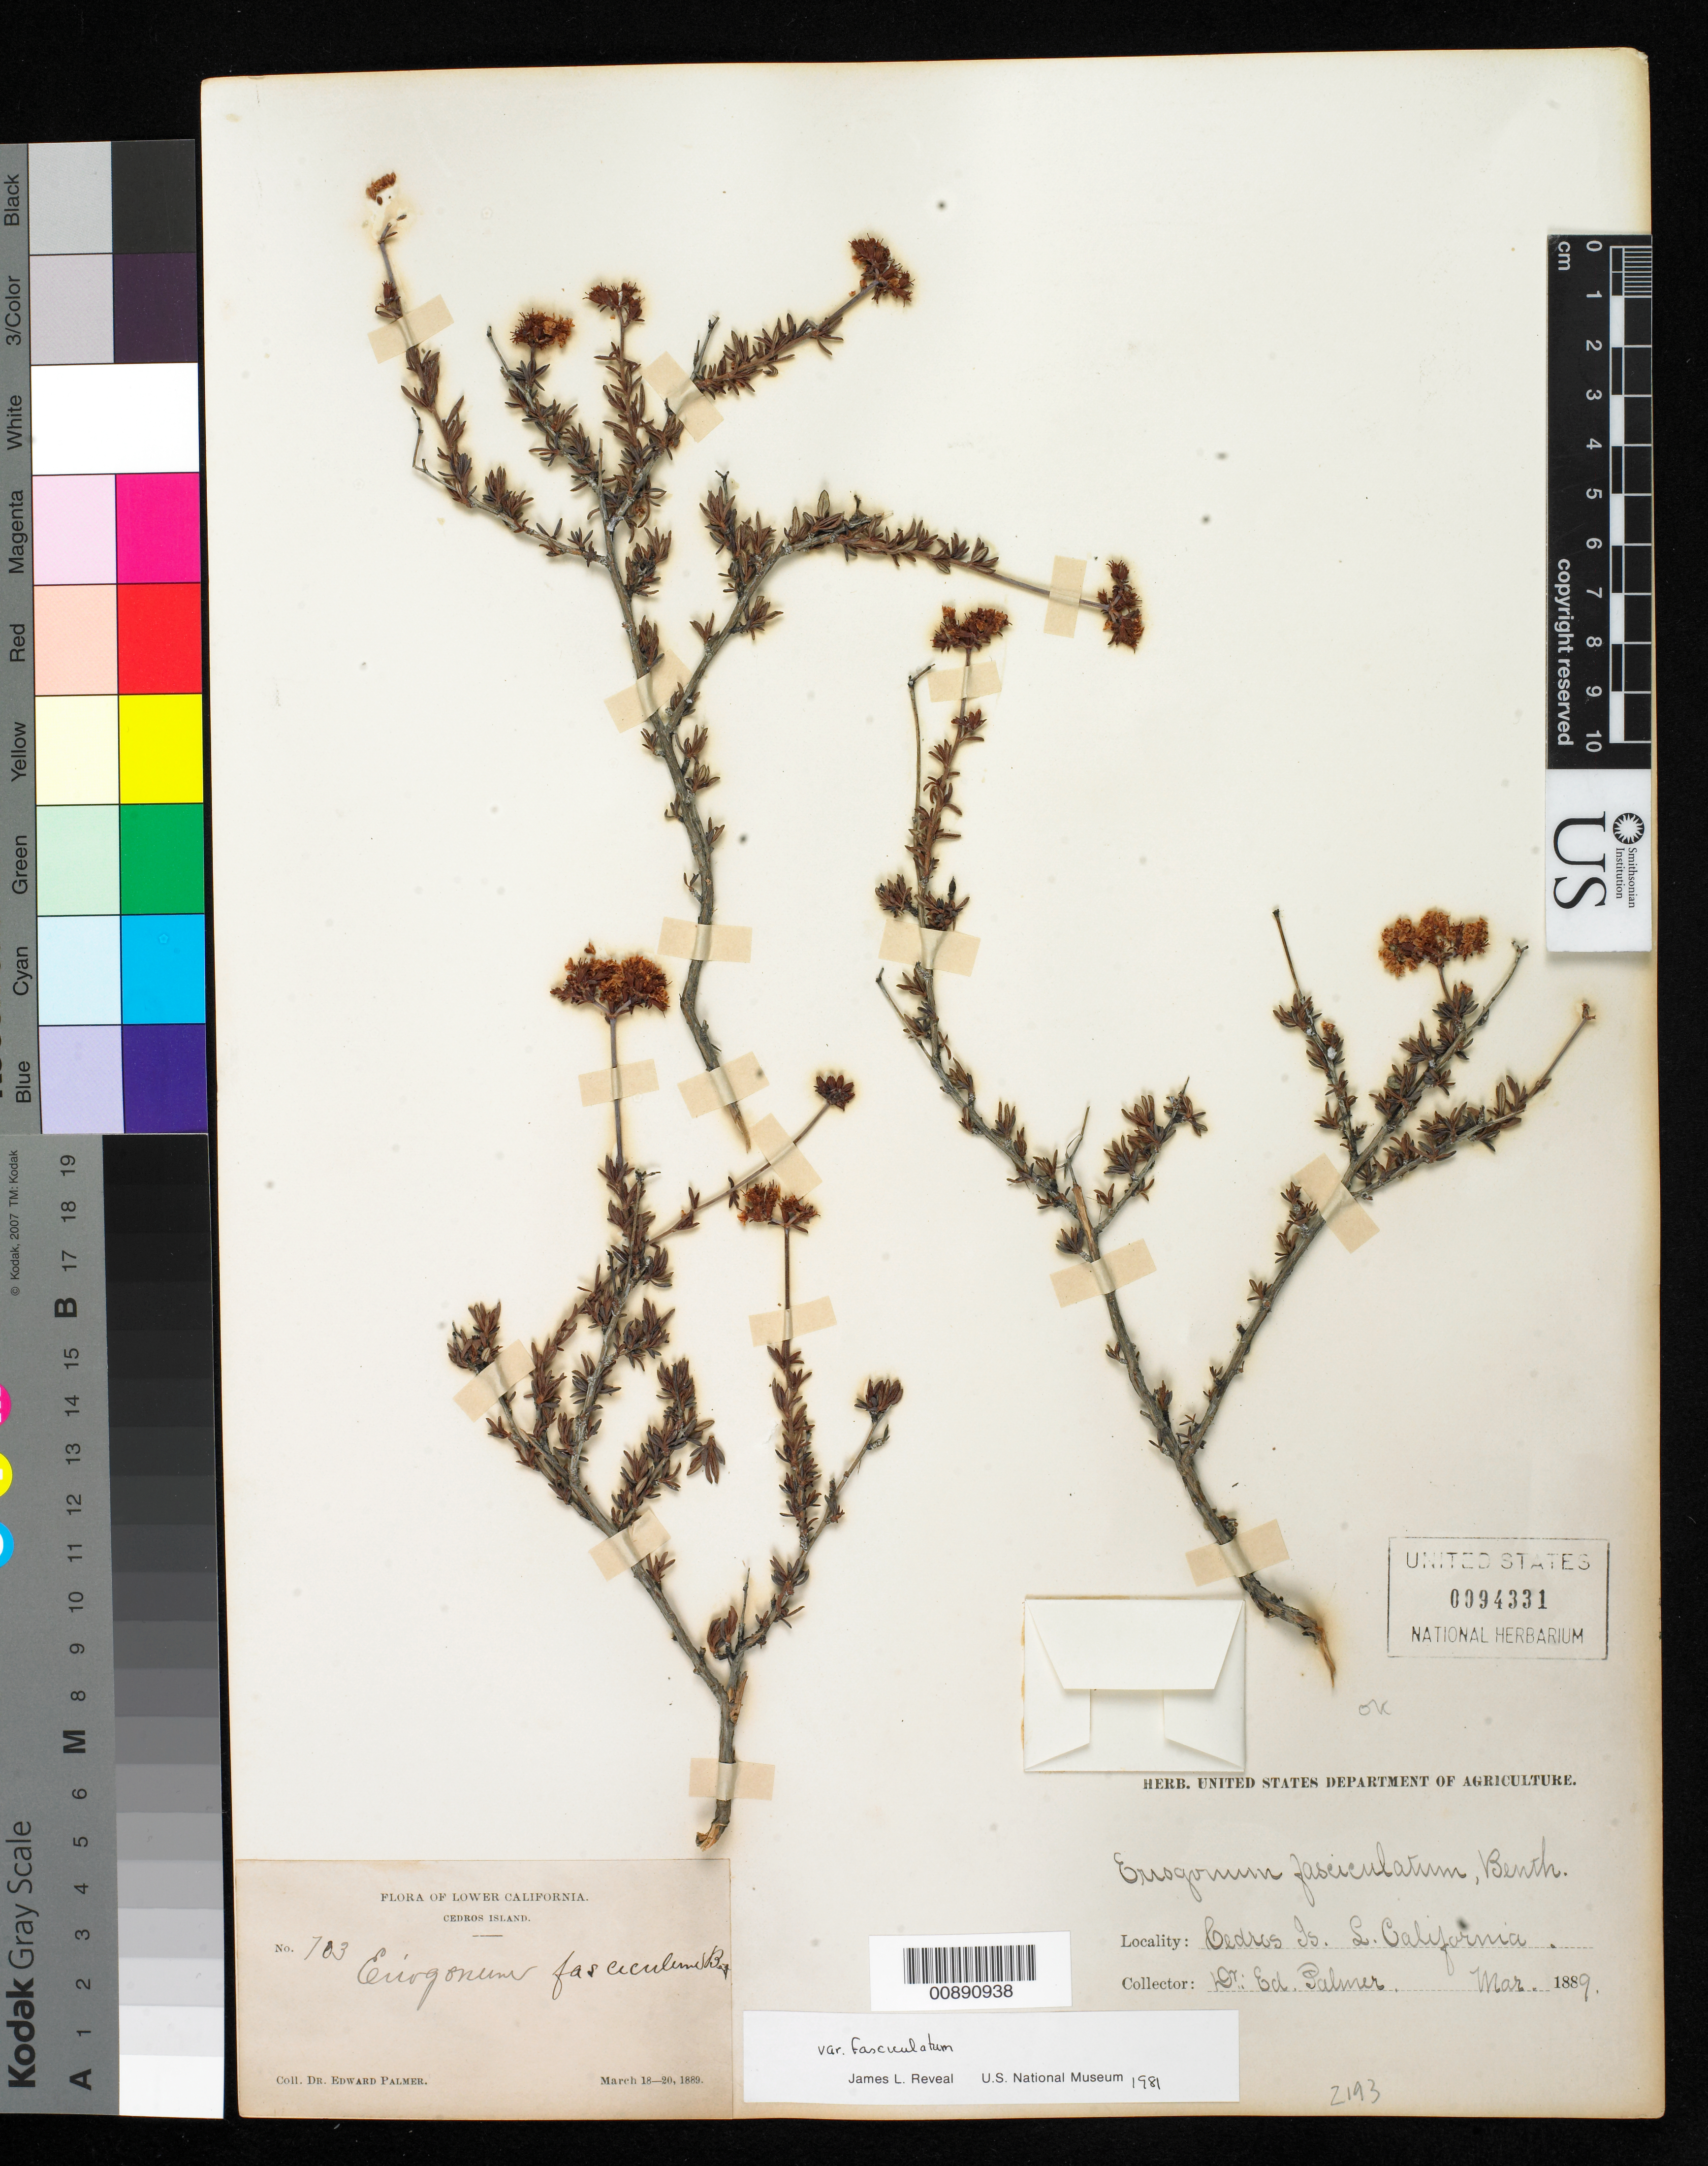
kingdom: Plantae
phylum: Tracheophyta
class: Magnoliopsida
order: Caryophyllales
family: Polygonaceae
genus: Eriogonum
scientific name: Eriogonum fasciculatum var. fasciculatum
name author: Benth.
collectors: E. Palmer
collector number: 703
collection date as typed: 18 Mar 1889 to 20 Mar 1889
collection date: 1889-03-18/1889-03-20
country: Mexico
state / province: Baja California Norte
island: Cedros I.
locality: Cedros Island, Baja California.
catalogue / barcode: US 94331